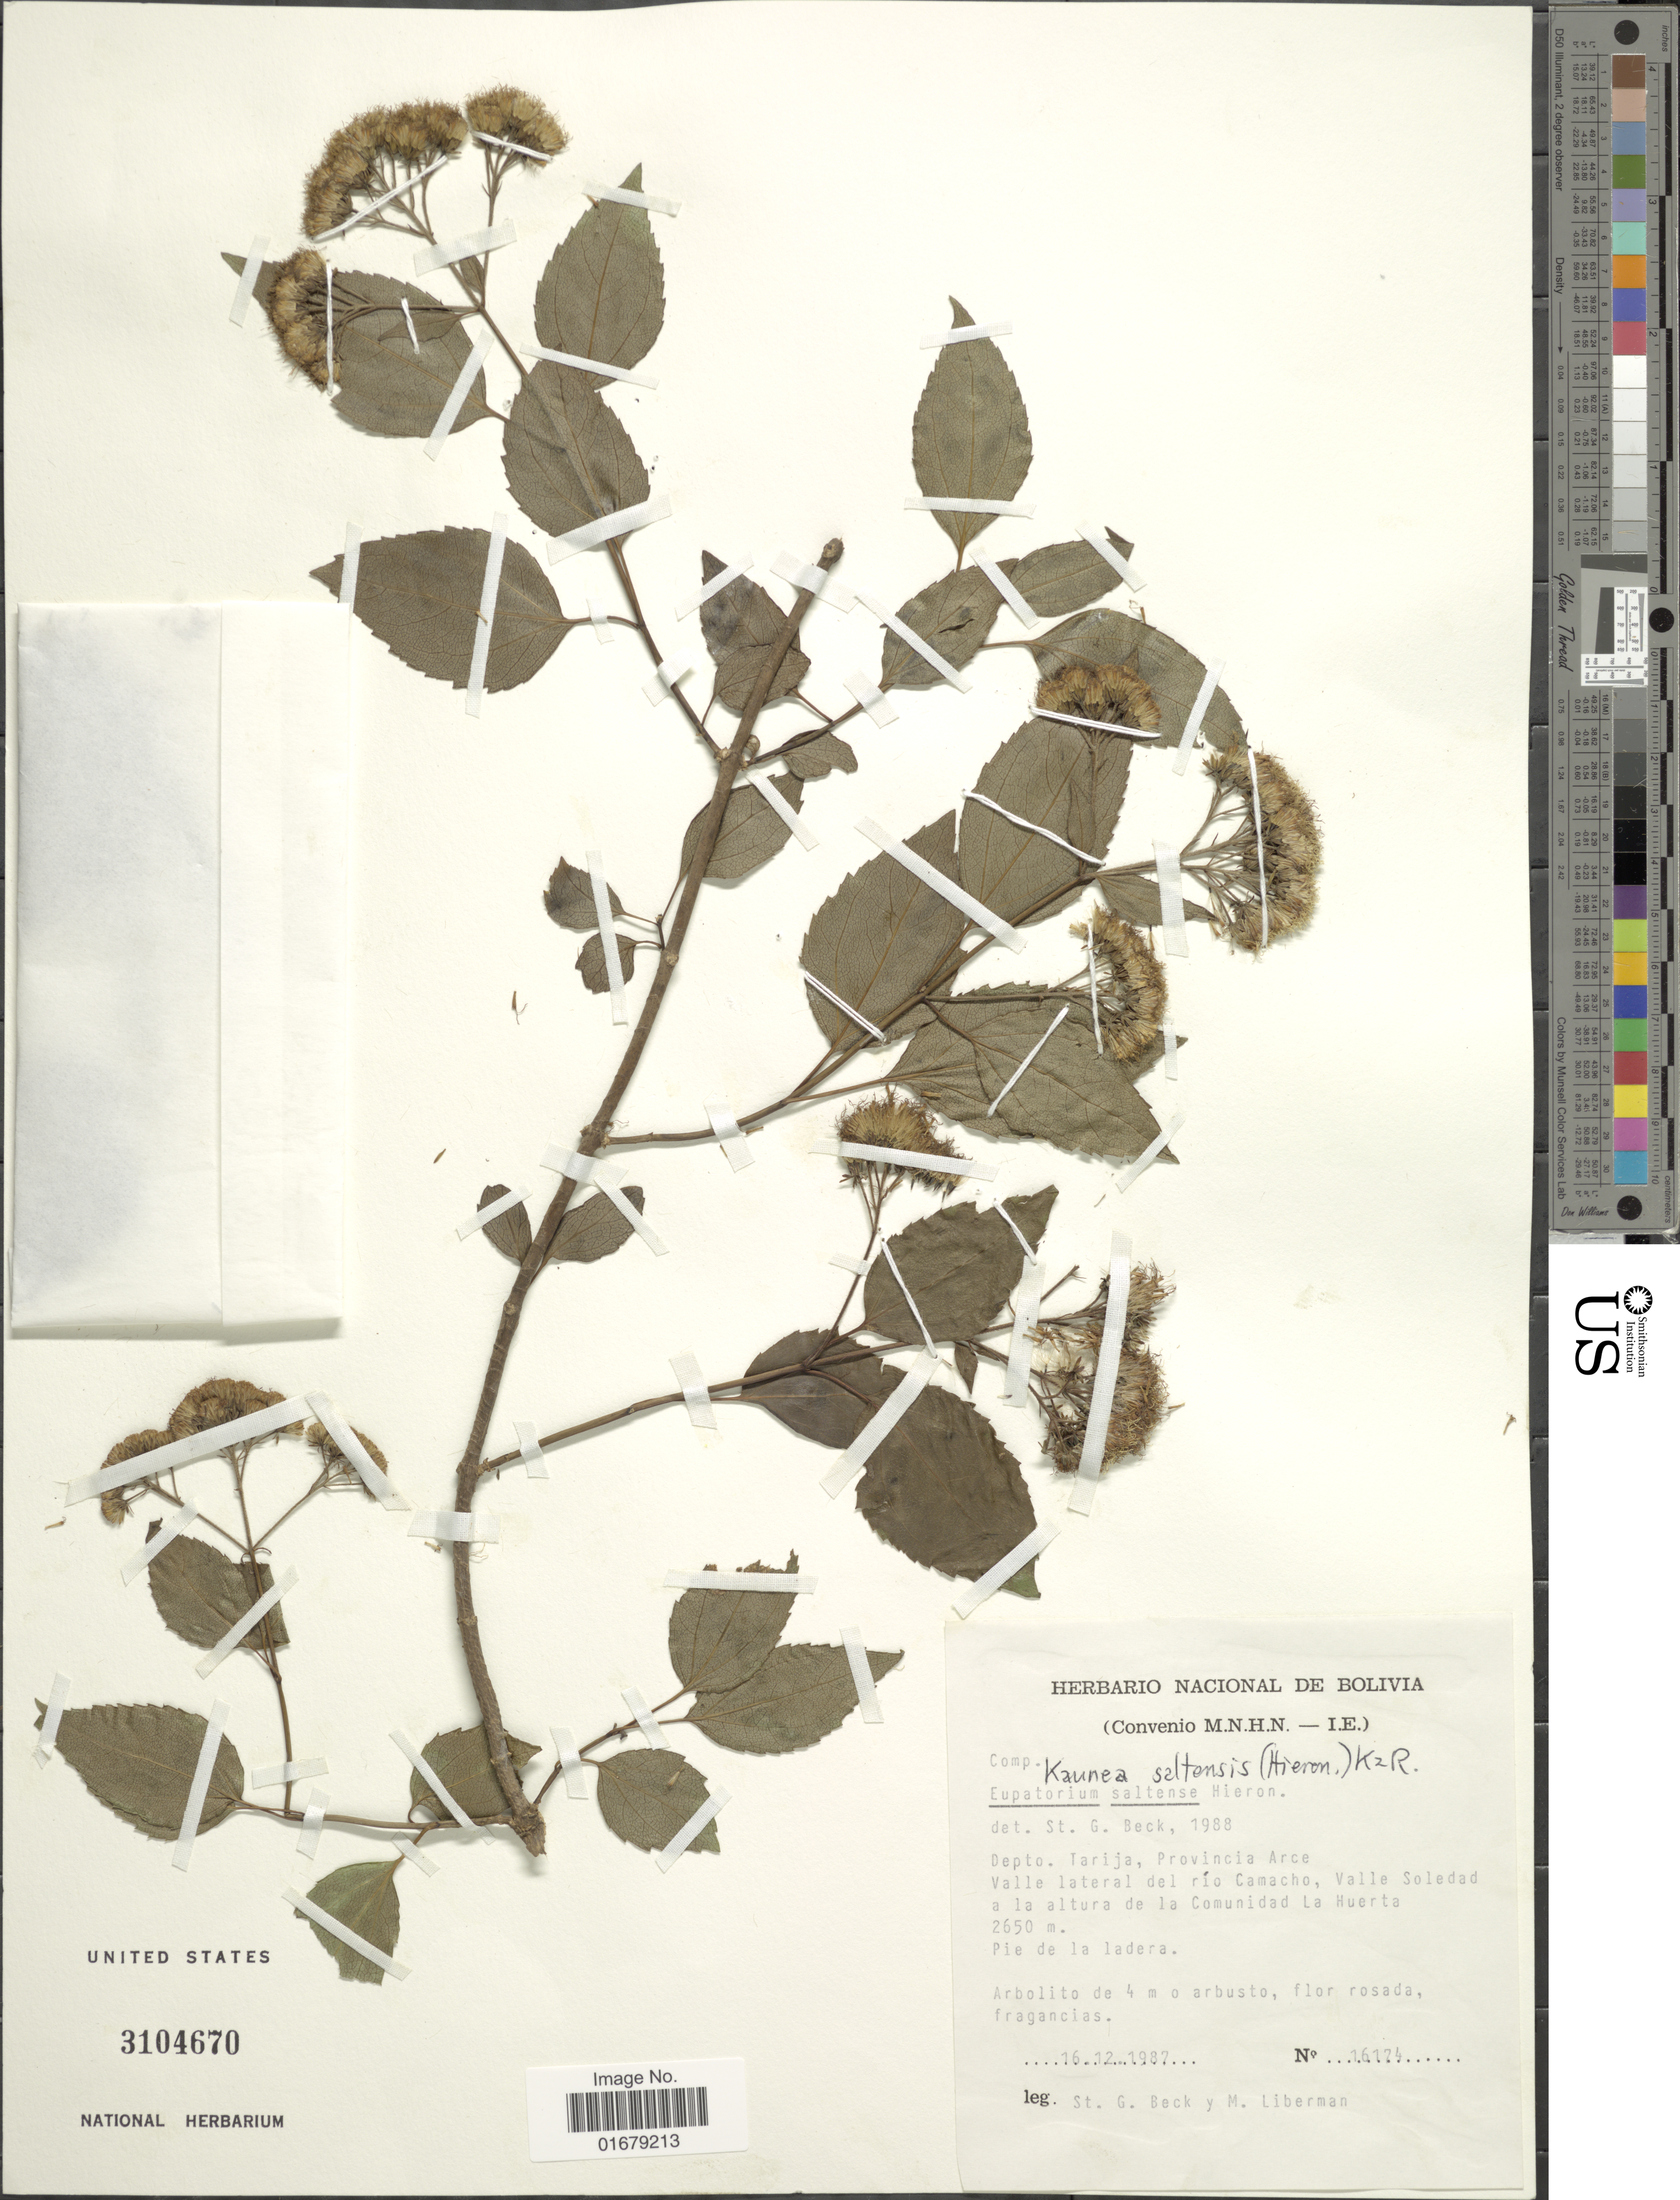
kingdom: Plantae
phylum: Tracheophyta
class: Magnoliopsida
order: Asterales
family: Asteraceae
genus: Kaunia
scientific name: Kaunia saltensis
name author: (Hieron.) R.M. King & H. Rob.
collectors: S. G. Beck & M. Liberman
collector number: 16174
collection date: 1987-12-16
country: Bolivia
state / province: Tarija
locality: Depto. Tarija, Provincia Arce Valle lateral del rio Camacho, Valle Soledad a la altura de la Comunidad La Huerta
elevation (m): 3650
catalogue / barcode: US 3104670